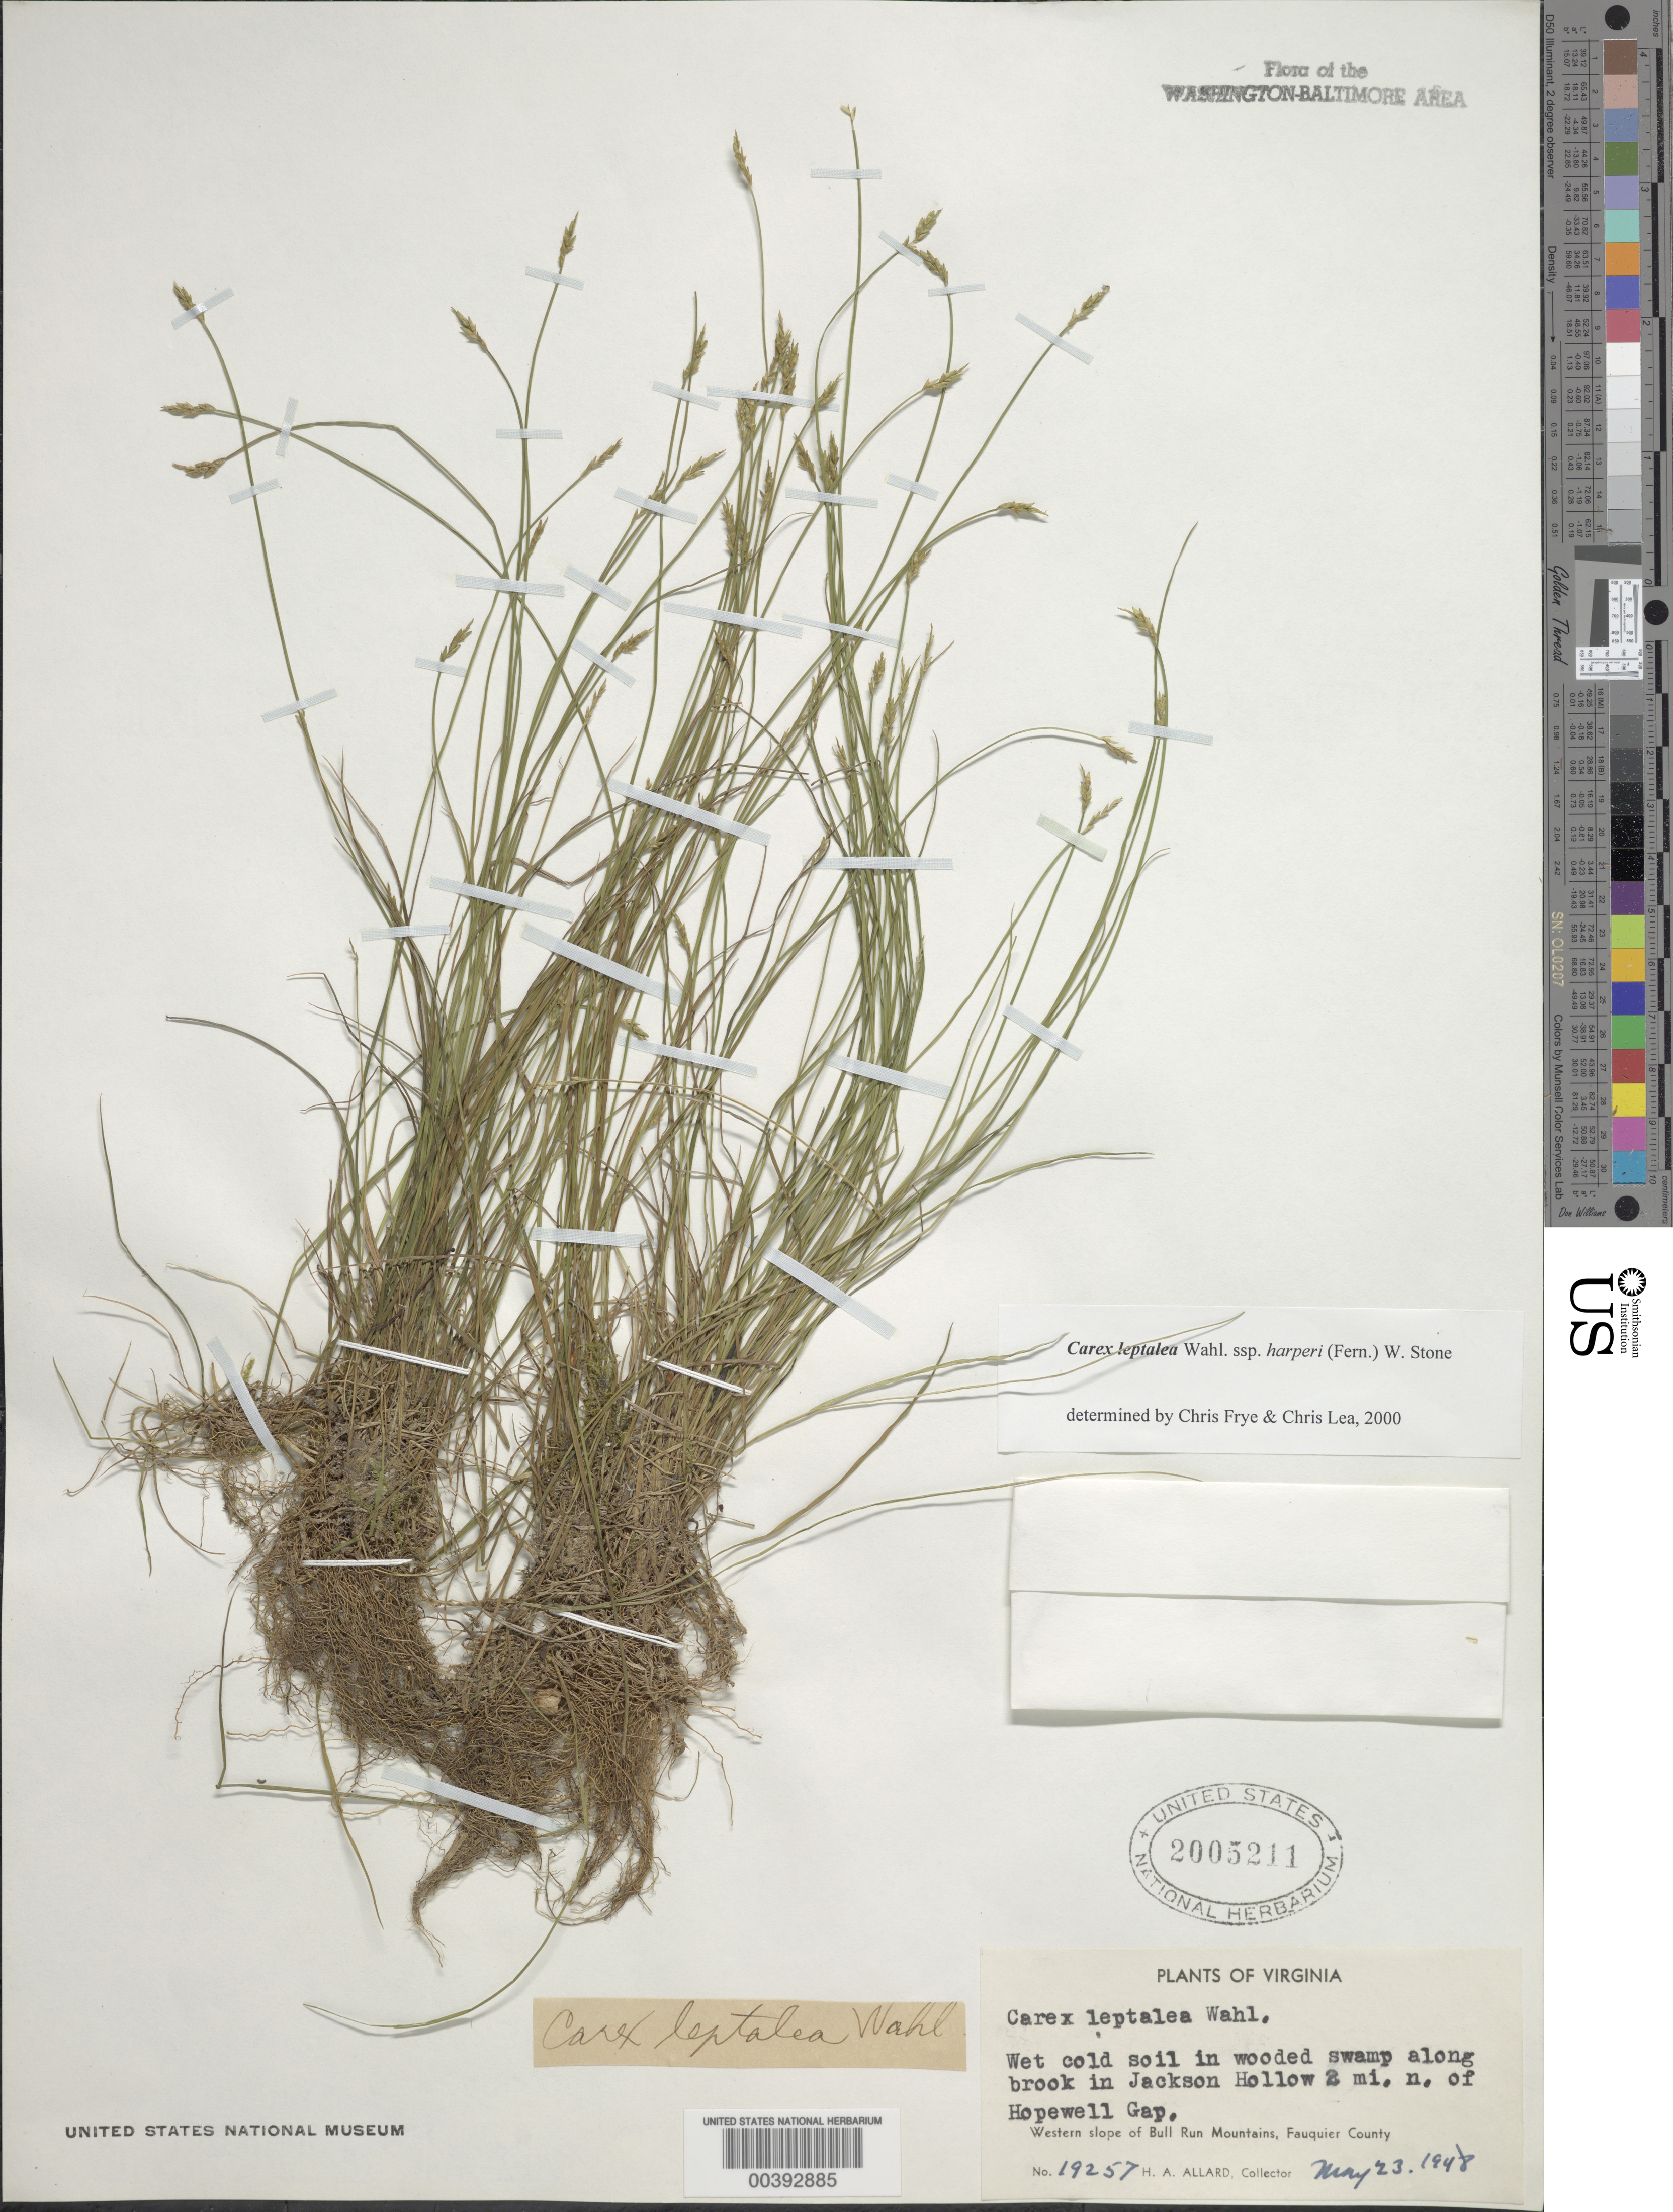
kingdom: Plantae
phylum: Tracheophyta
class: Liliopsida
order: Poales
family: Cyperaceae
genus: Carex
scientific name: Carex leptalea var. harperi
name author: (Fernald) W. Stone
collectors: H. A. Allard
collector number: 19257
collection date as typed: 23 May 1948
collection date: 1948-05-23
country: United States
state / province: Virginia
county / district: Prince William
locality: Jackson Hollow, north of Hopewell Gap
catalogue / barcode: US 2005211